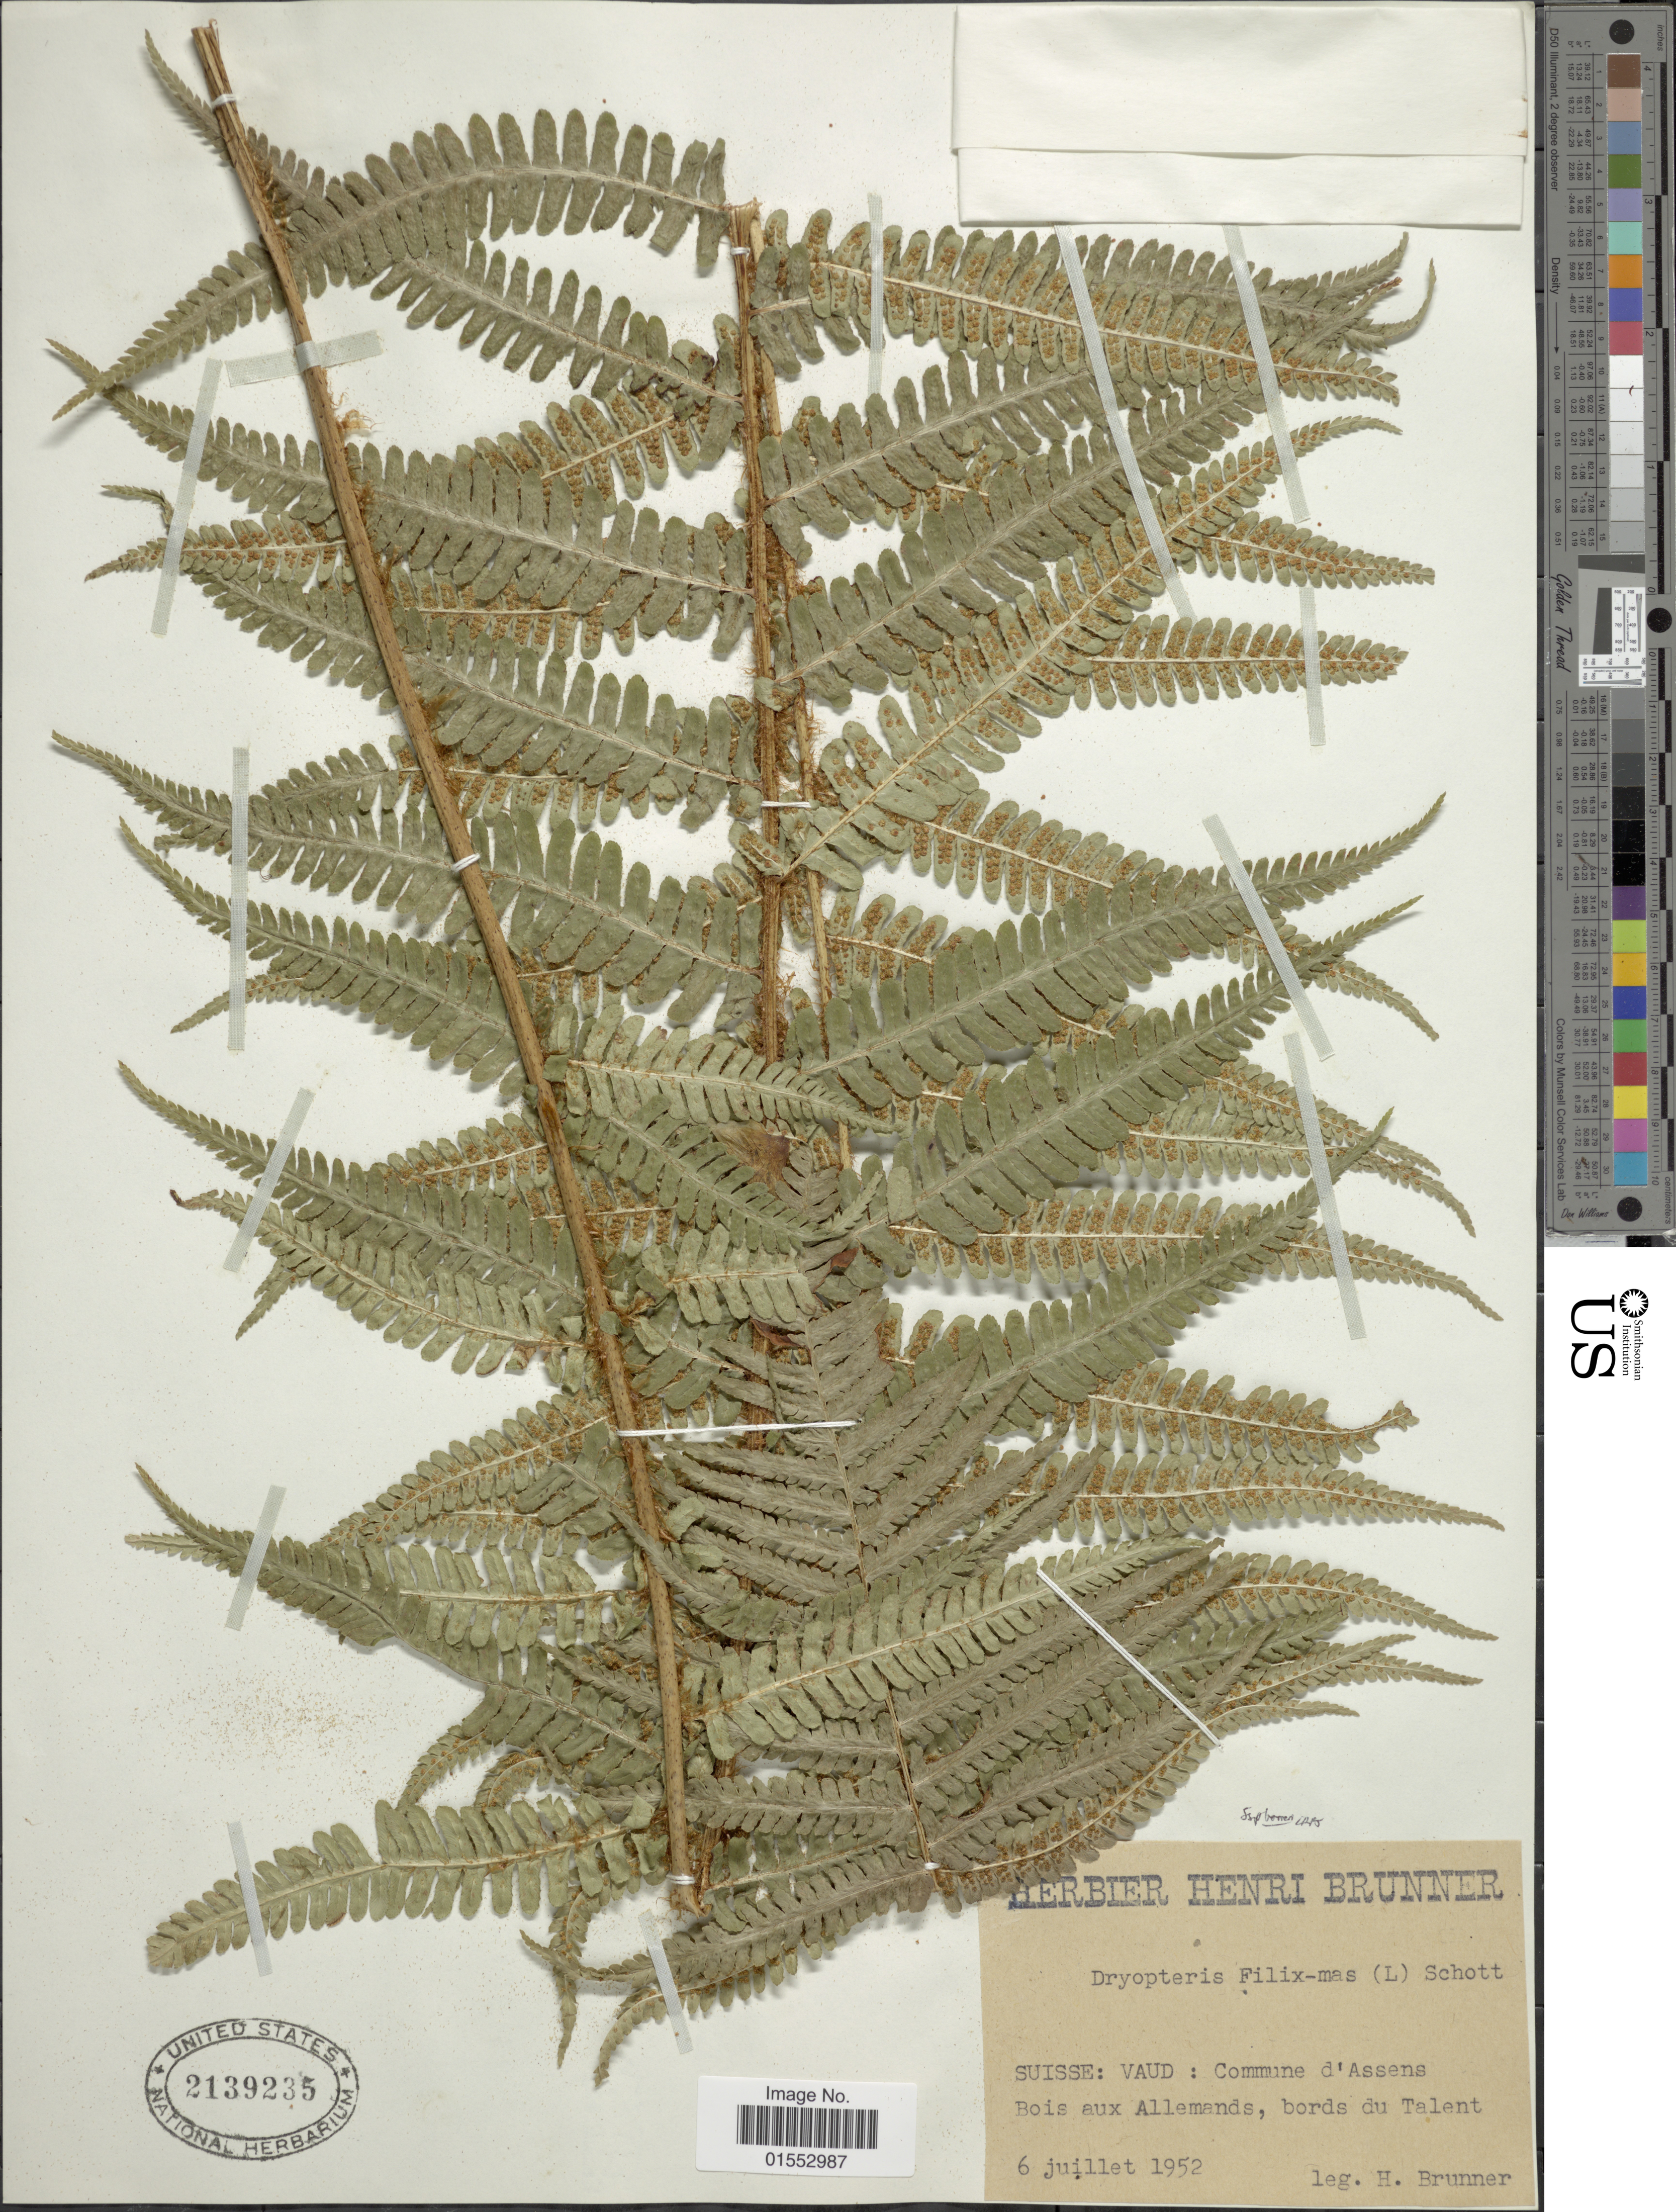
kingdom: Plantae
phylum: Tracheophyta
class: Polypodiopsida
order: Polypodiales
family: Dryopteridaceae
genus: Dryopteris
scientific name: Dryopteris affinis subsp. borreri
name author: (Newman) Fraser-Jenk.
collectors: H. Brunner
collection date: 1952-07-06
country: Switzerland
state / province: Vaud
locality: Suisse: Vaud: Commune d'Assens Bois aux Allemands, bords du Talent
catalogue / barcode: US 2139235